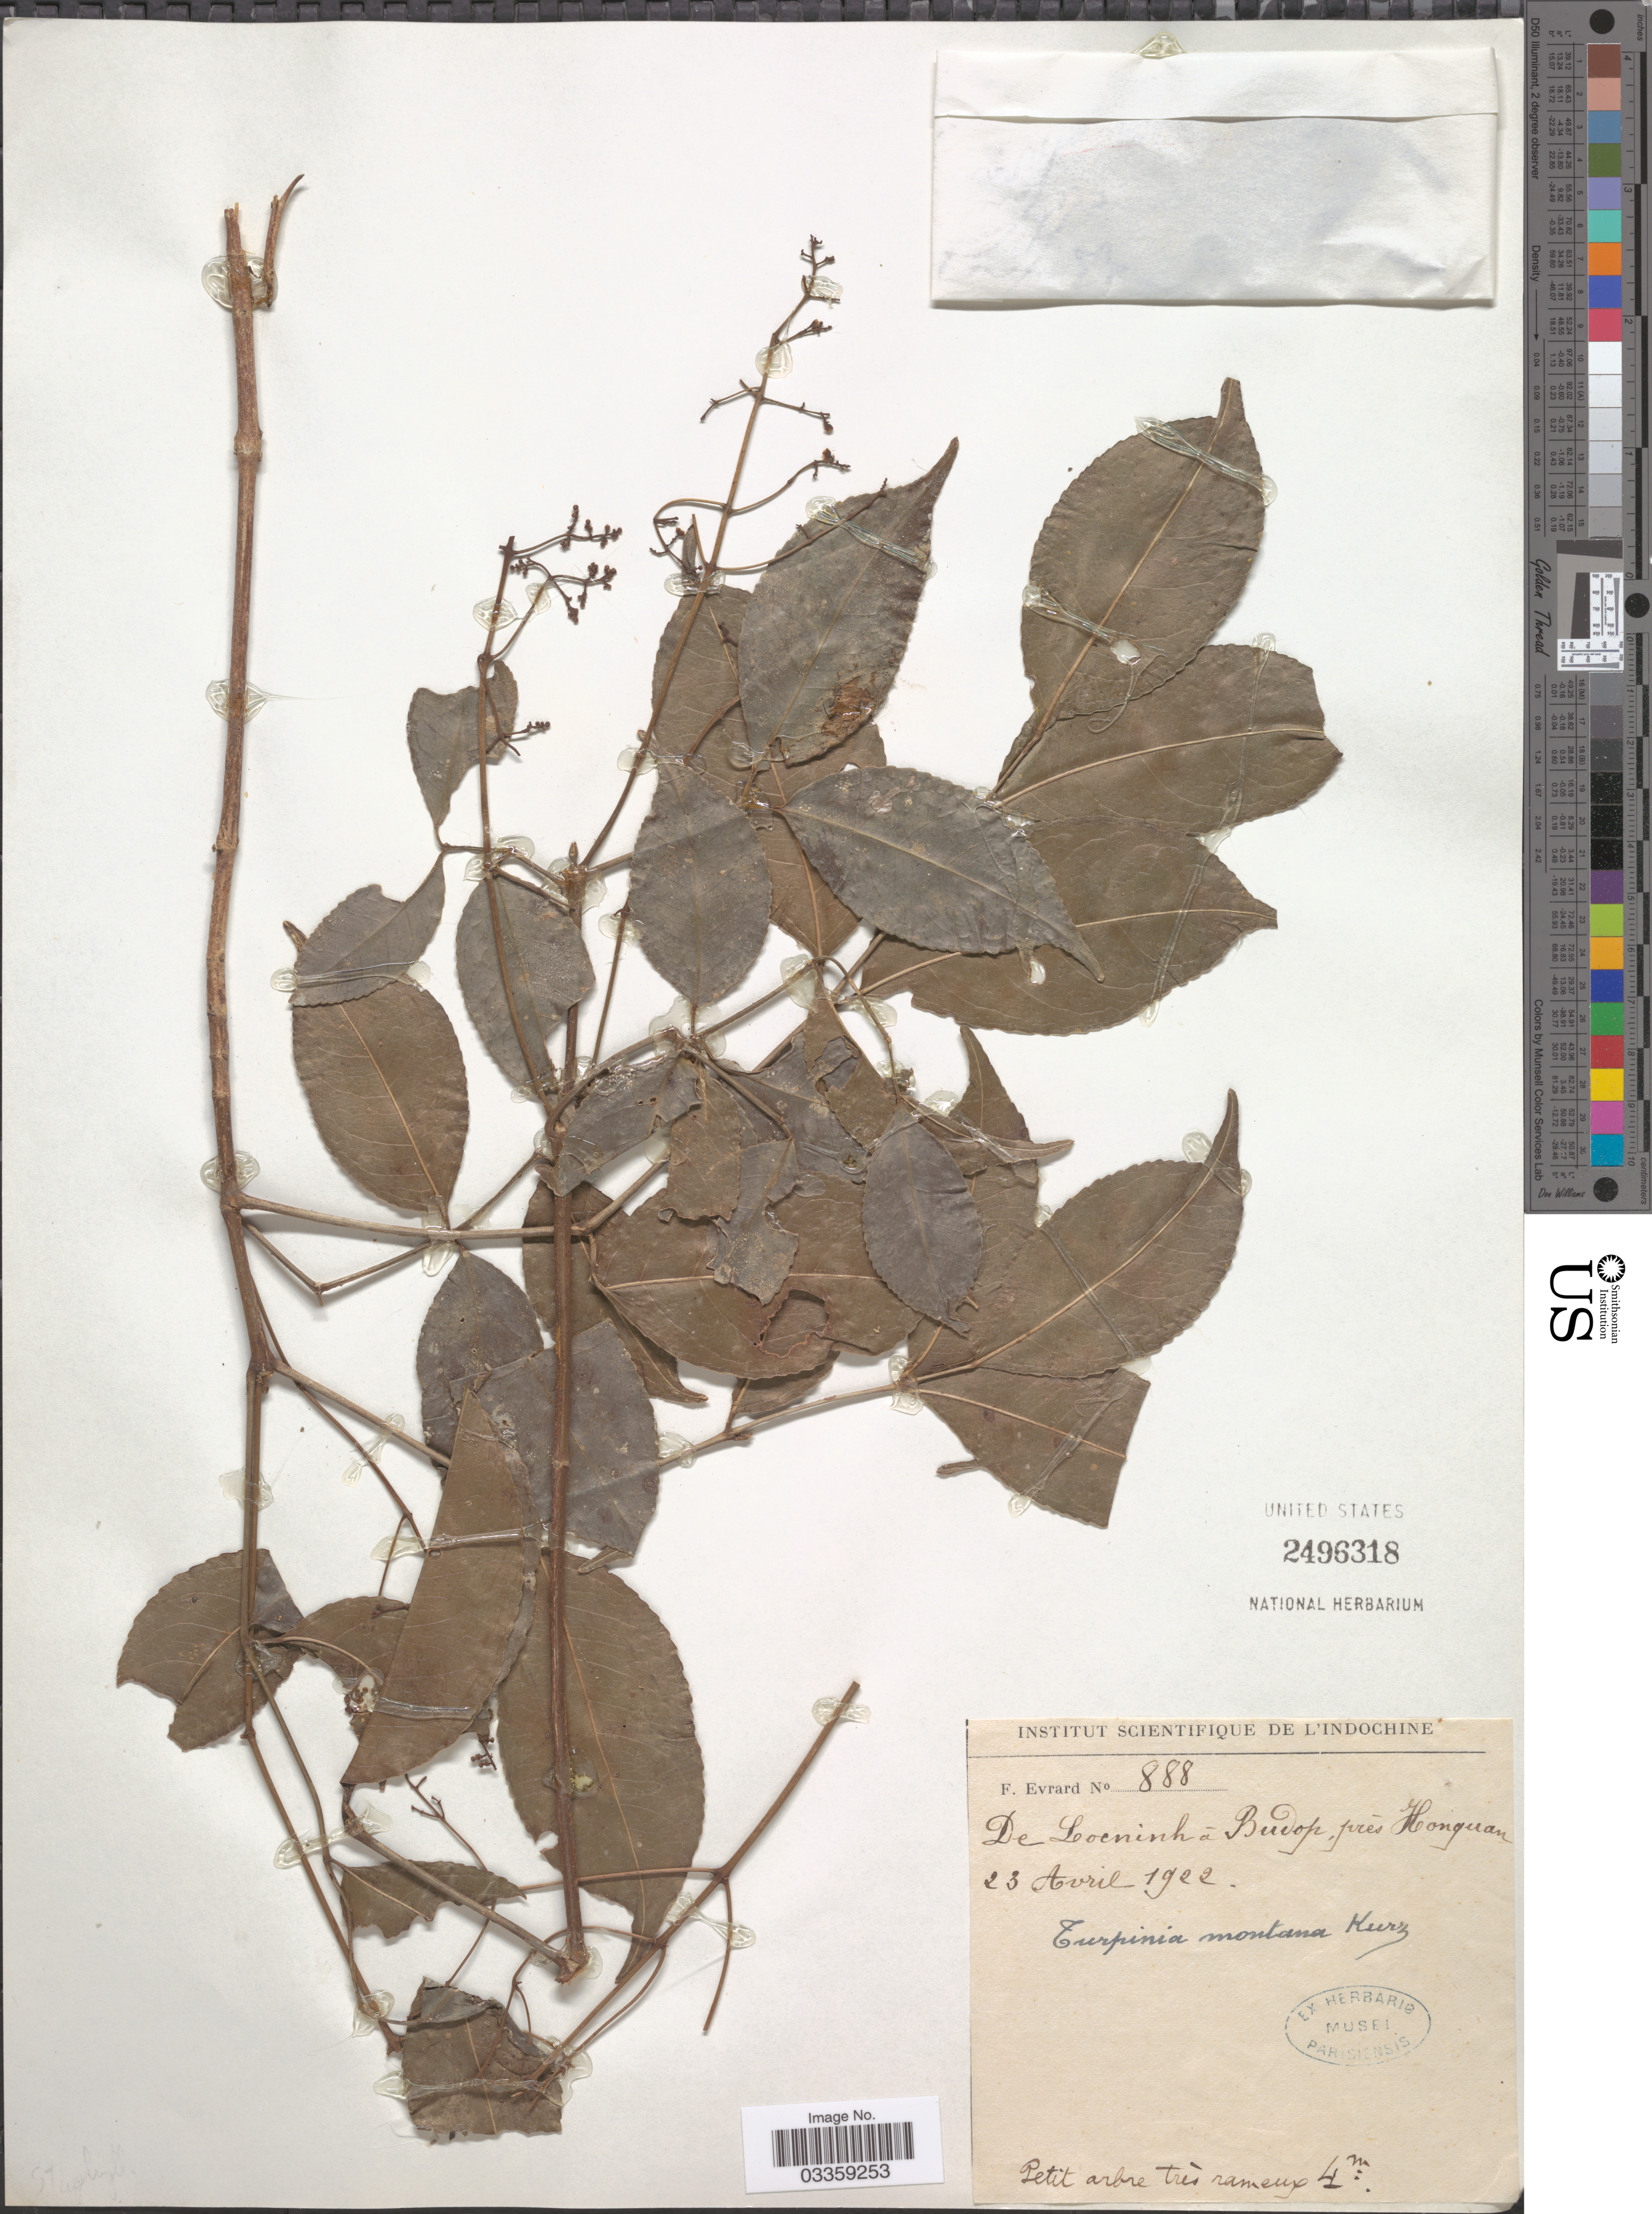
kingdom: Plantae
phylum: Tracheophyta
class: Magnoliopsida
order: Crossosomatales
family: Staphyleaceae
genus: Turpinia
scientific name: Turpinia montana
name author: (Blume) Kurz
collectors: F. Evrard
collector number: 888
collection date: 1922-04-23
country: Vietnam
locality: De Loeninh á Budop, prés Honguan.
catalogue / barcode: US 2496318